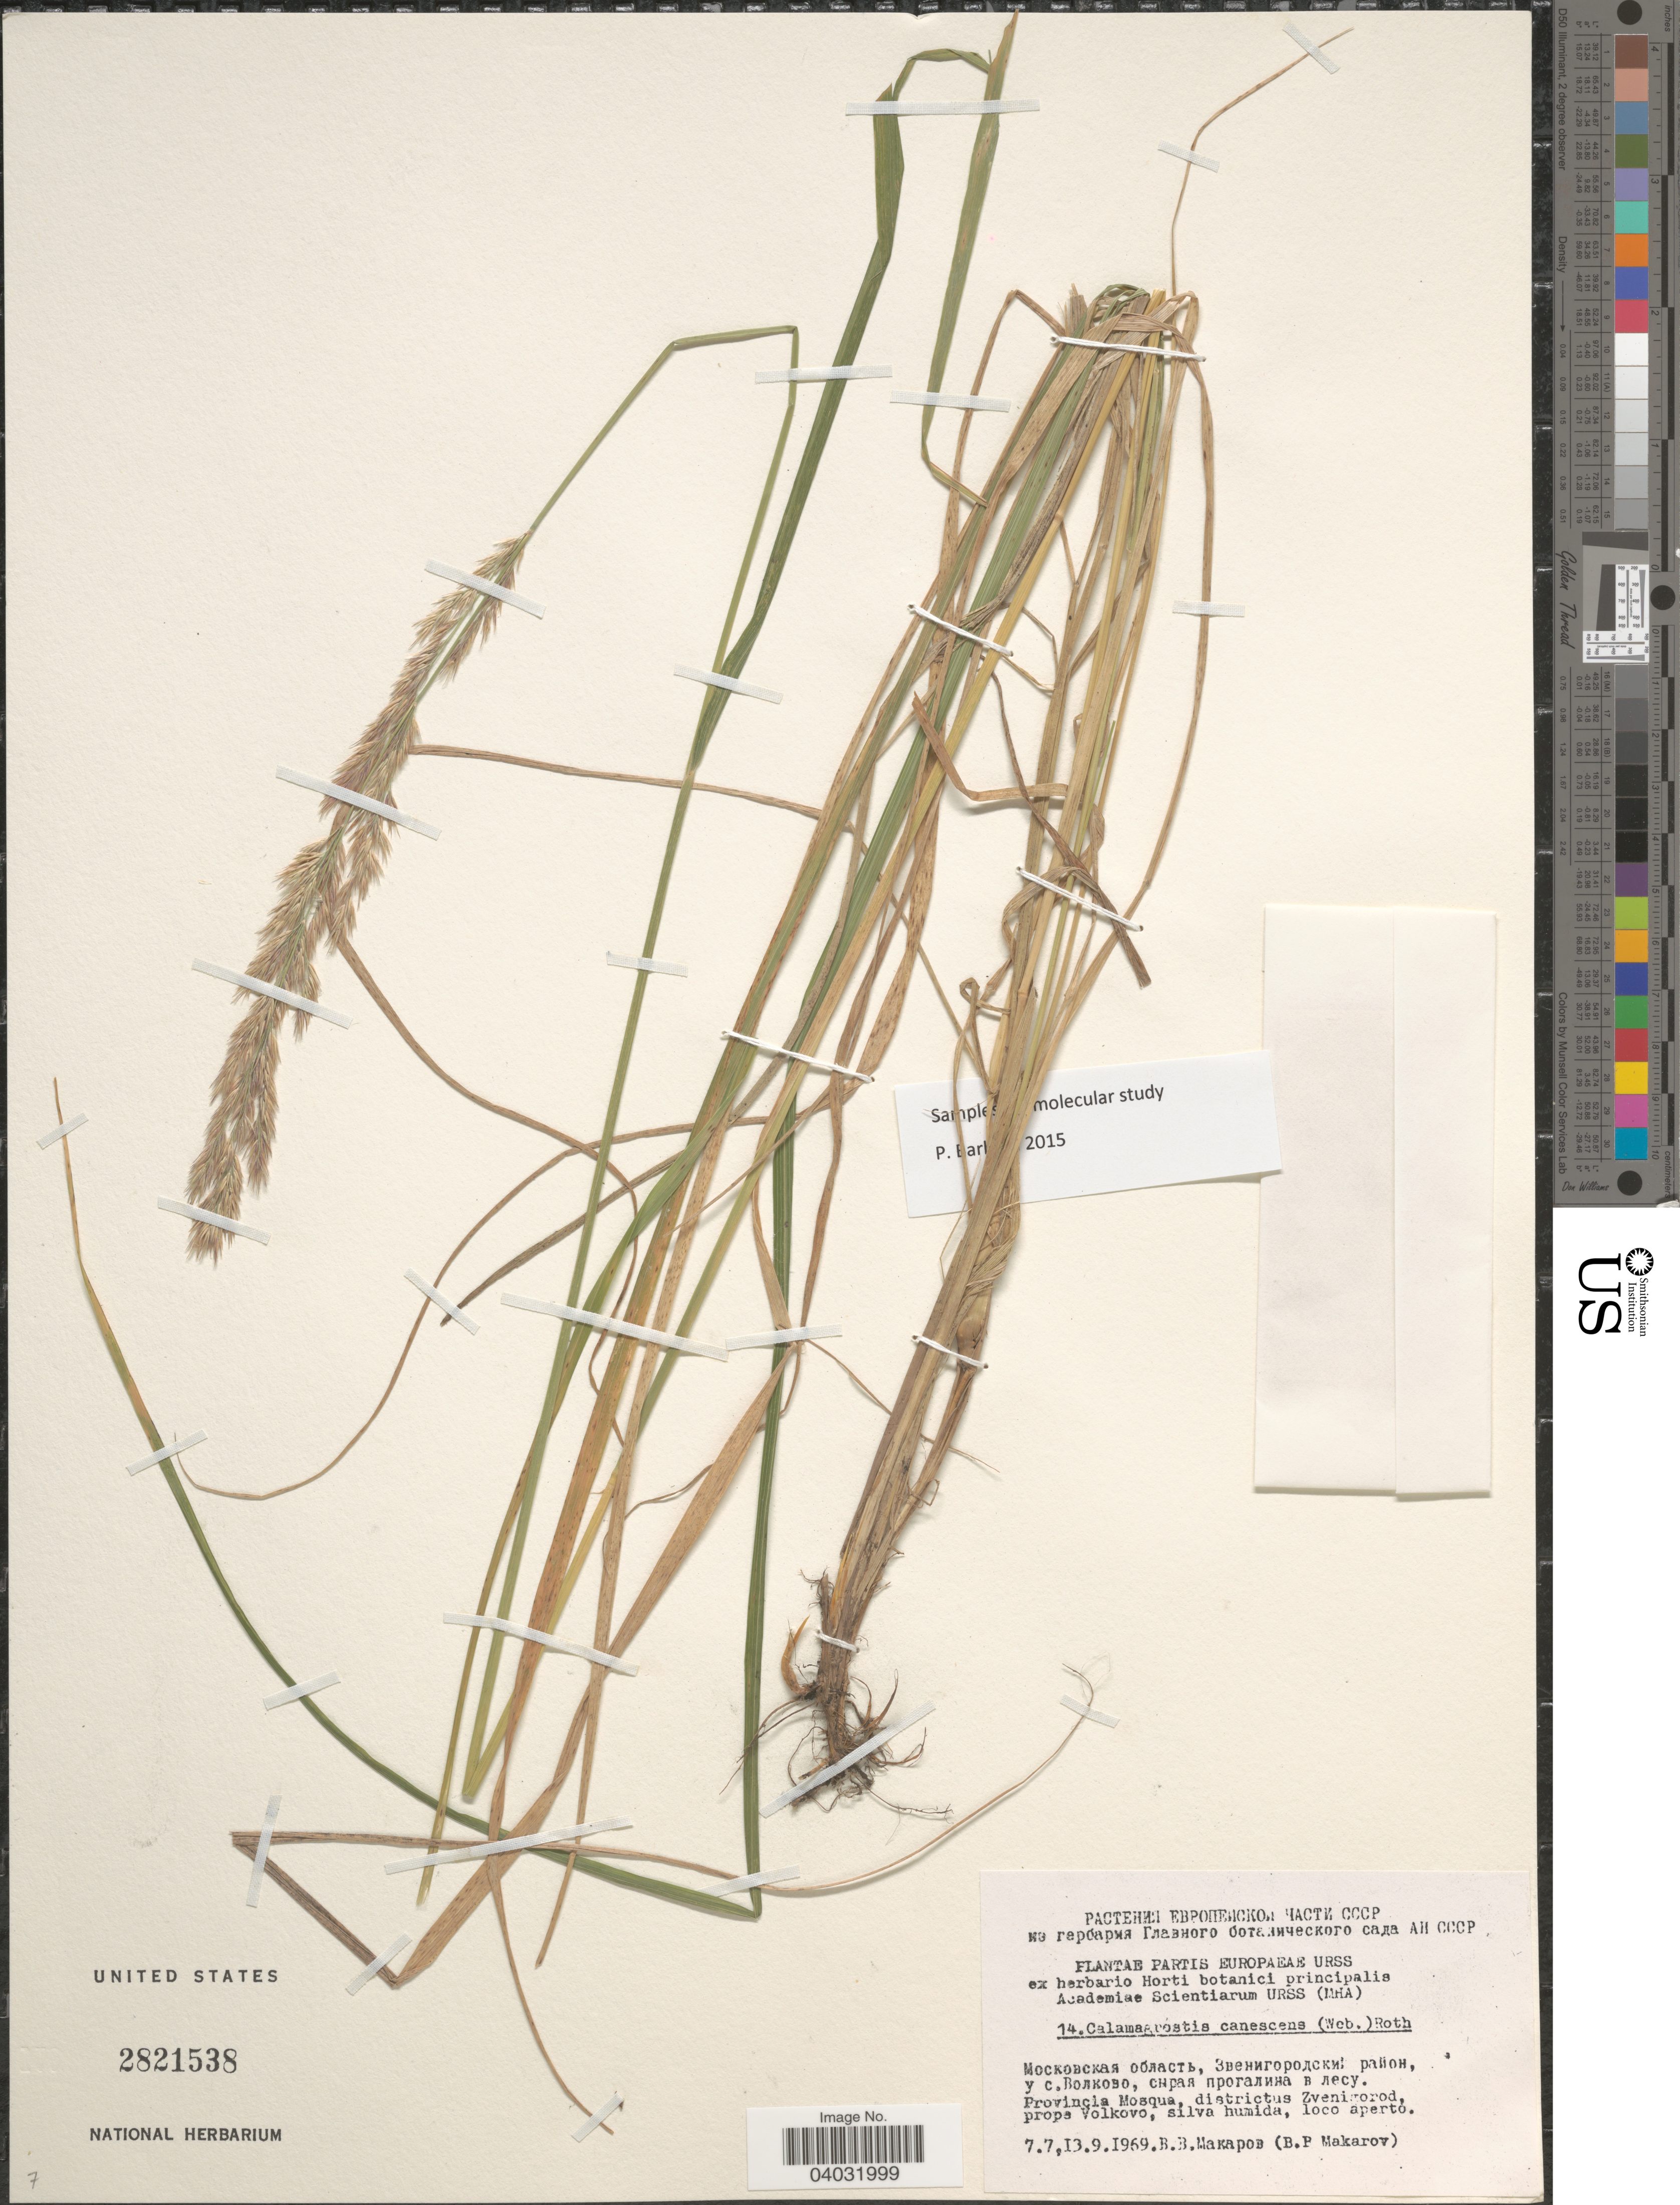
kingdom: Plantae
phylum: Tracheophyta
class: Liliopsida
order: Poales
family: Poaceae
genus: Calamagrostis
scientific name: Calamagrostis canescens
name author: (G.H. Weber) Roth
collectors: B. Makarov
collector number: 14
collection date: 1969-07-07/1969-09-13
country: Russian Federation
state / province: Moscow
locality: X Provincia Mosqua, districtus Zvenigorod, prope Volkovo, silva humida, loco aperto.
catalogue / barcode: US 2821538